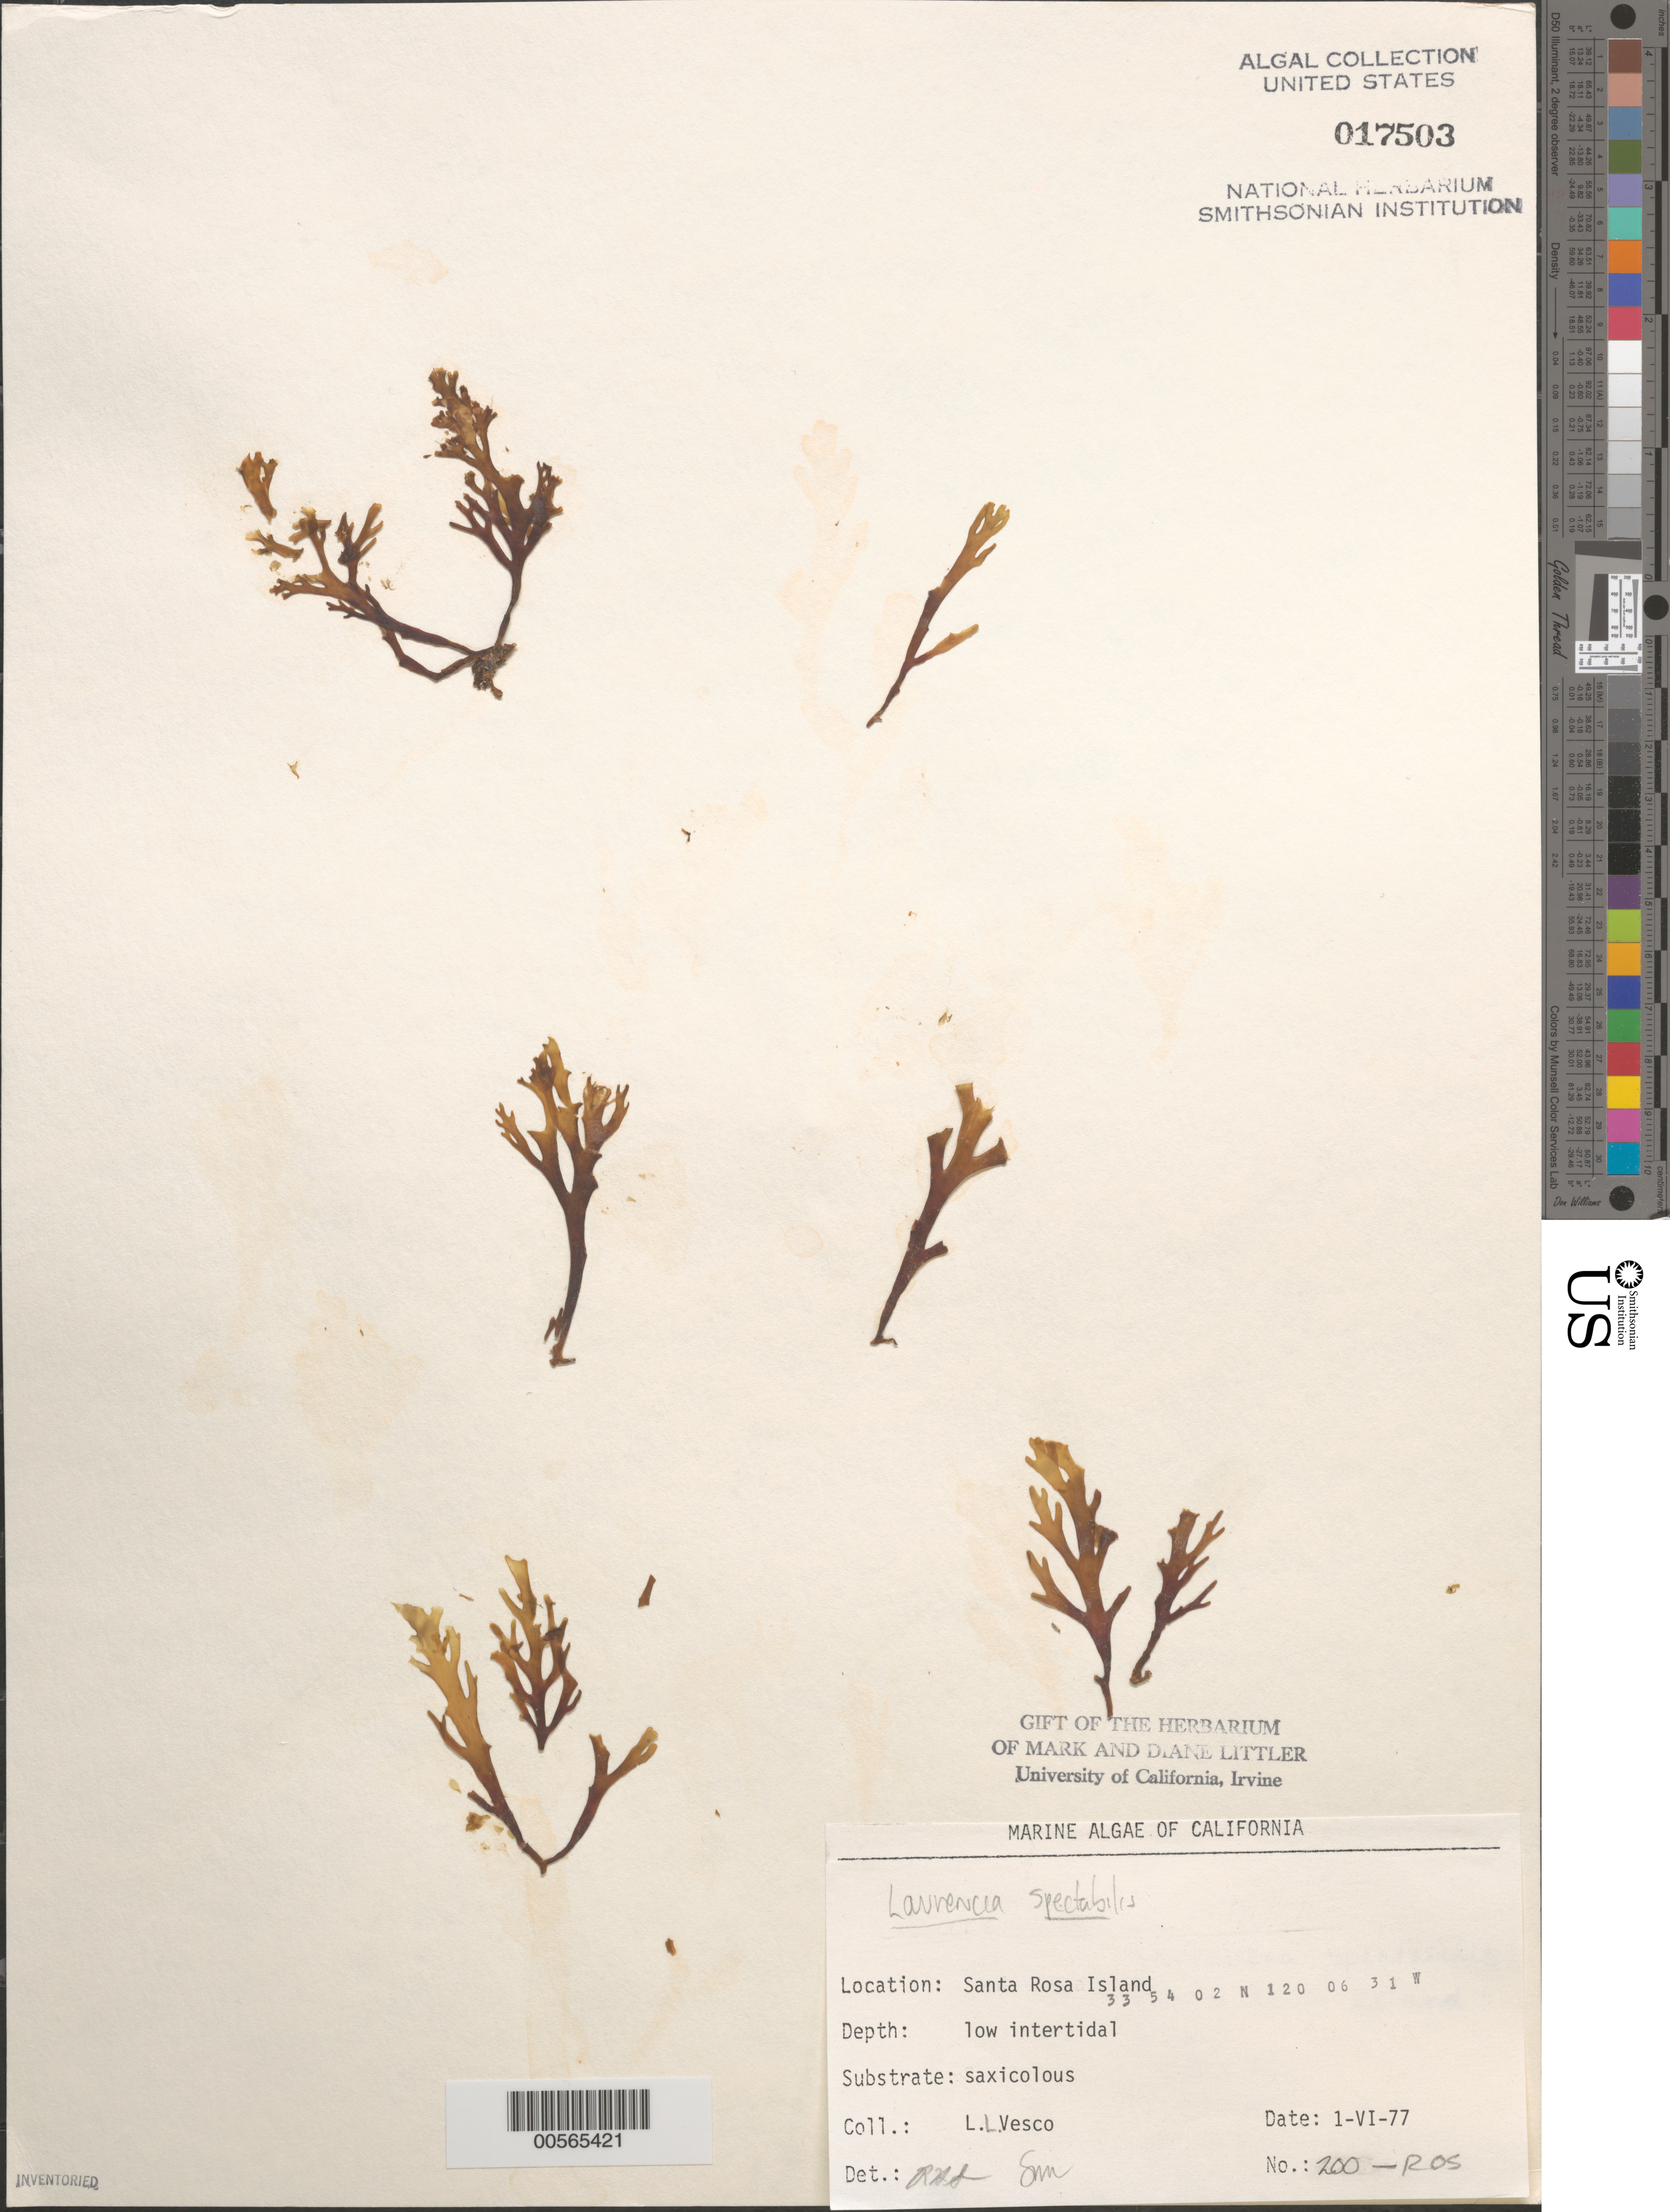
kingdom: Plantae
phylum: Rhodophyta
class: Florideophyceae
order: Ceramiales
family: Rhodomelaceae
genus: Osmundea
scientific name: Osmundea spectabilis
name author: (Postels & Rupr.) K.W. Nam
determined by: Algae name updating Project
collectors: L. Vesco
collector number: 200-ROS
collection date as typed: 01 Jun 1977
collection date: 1977-06-01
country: United States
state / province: California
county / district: Santa Barbara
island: Santa Rosa Island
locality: Johnson's Lee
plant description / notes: BLM-SOCALBIGHT Rocky Intertidal Survey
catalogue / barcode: US 17503